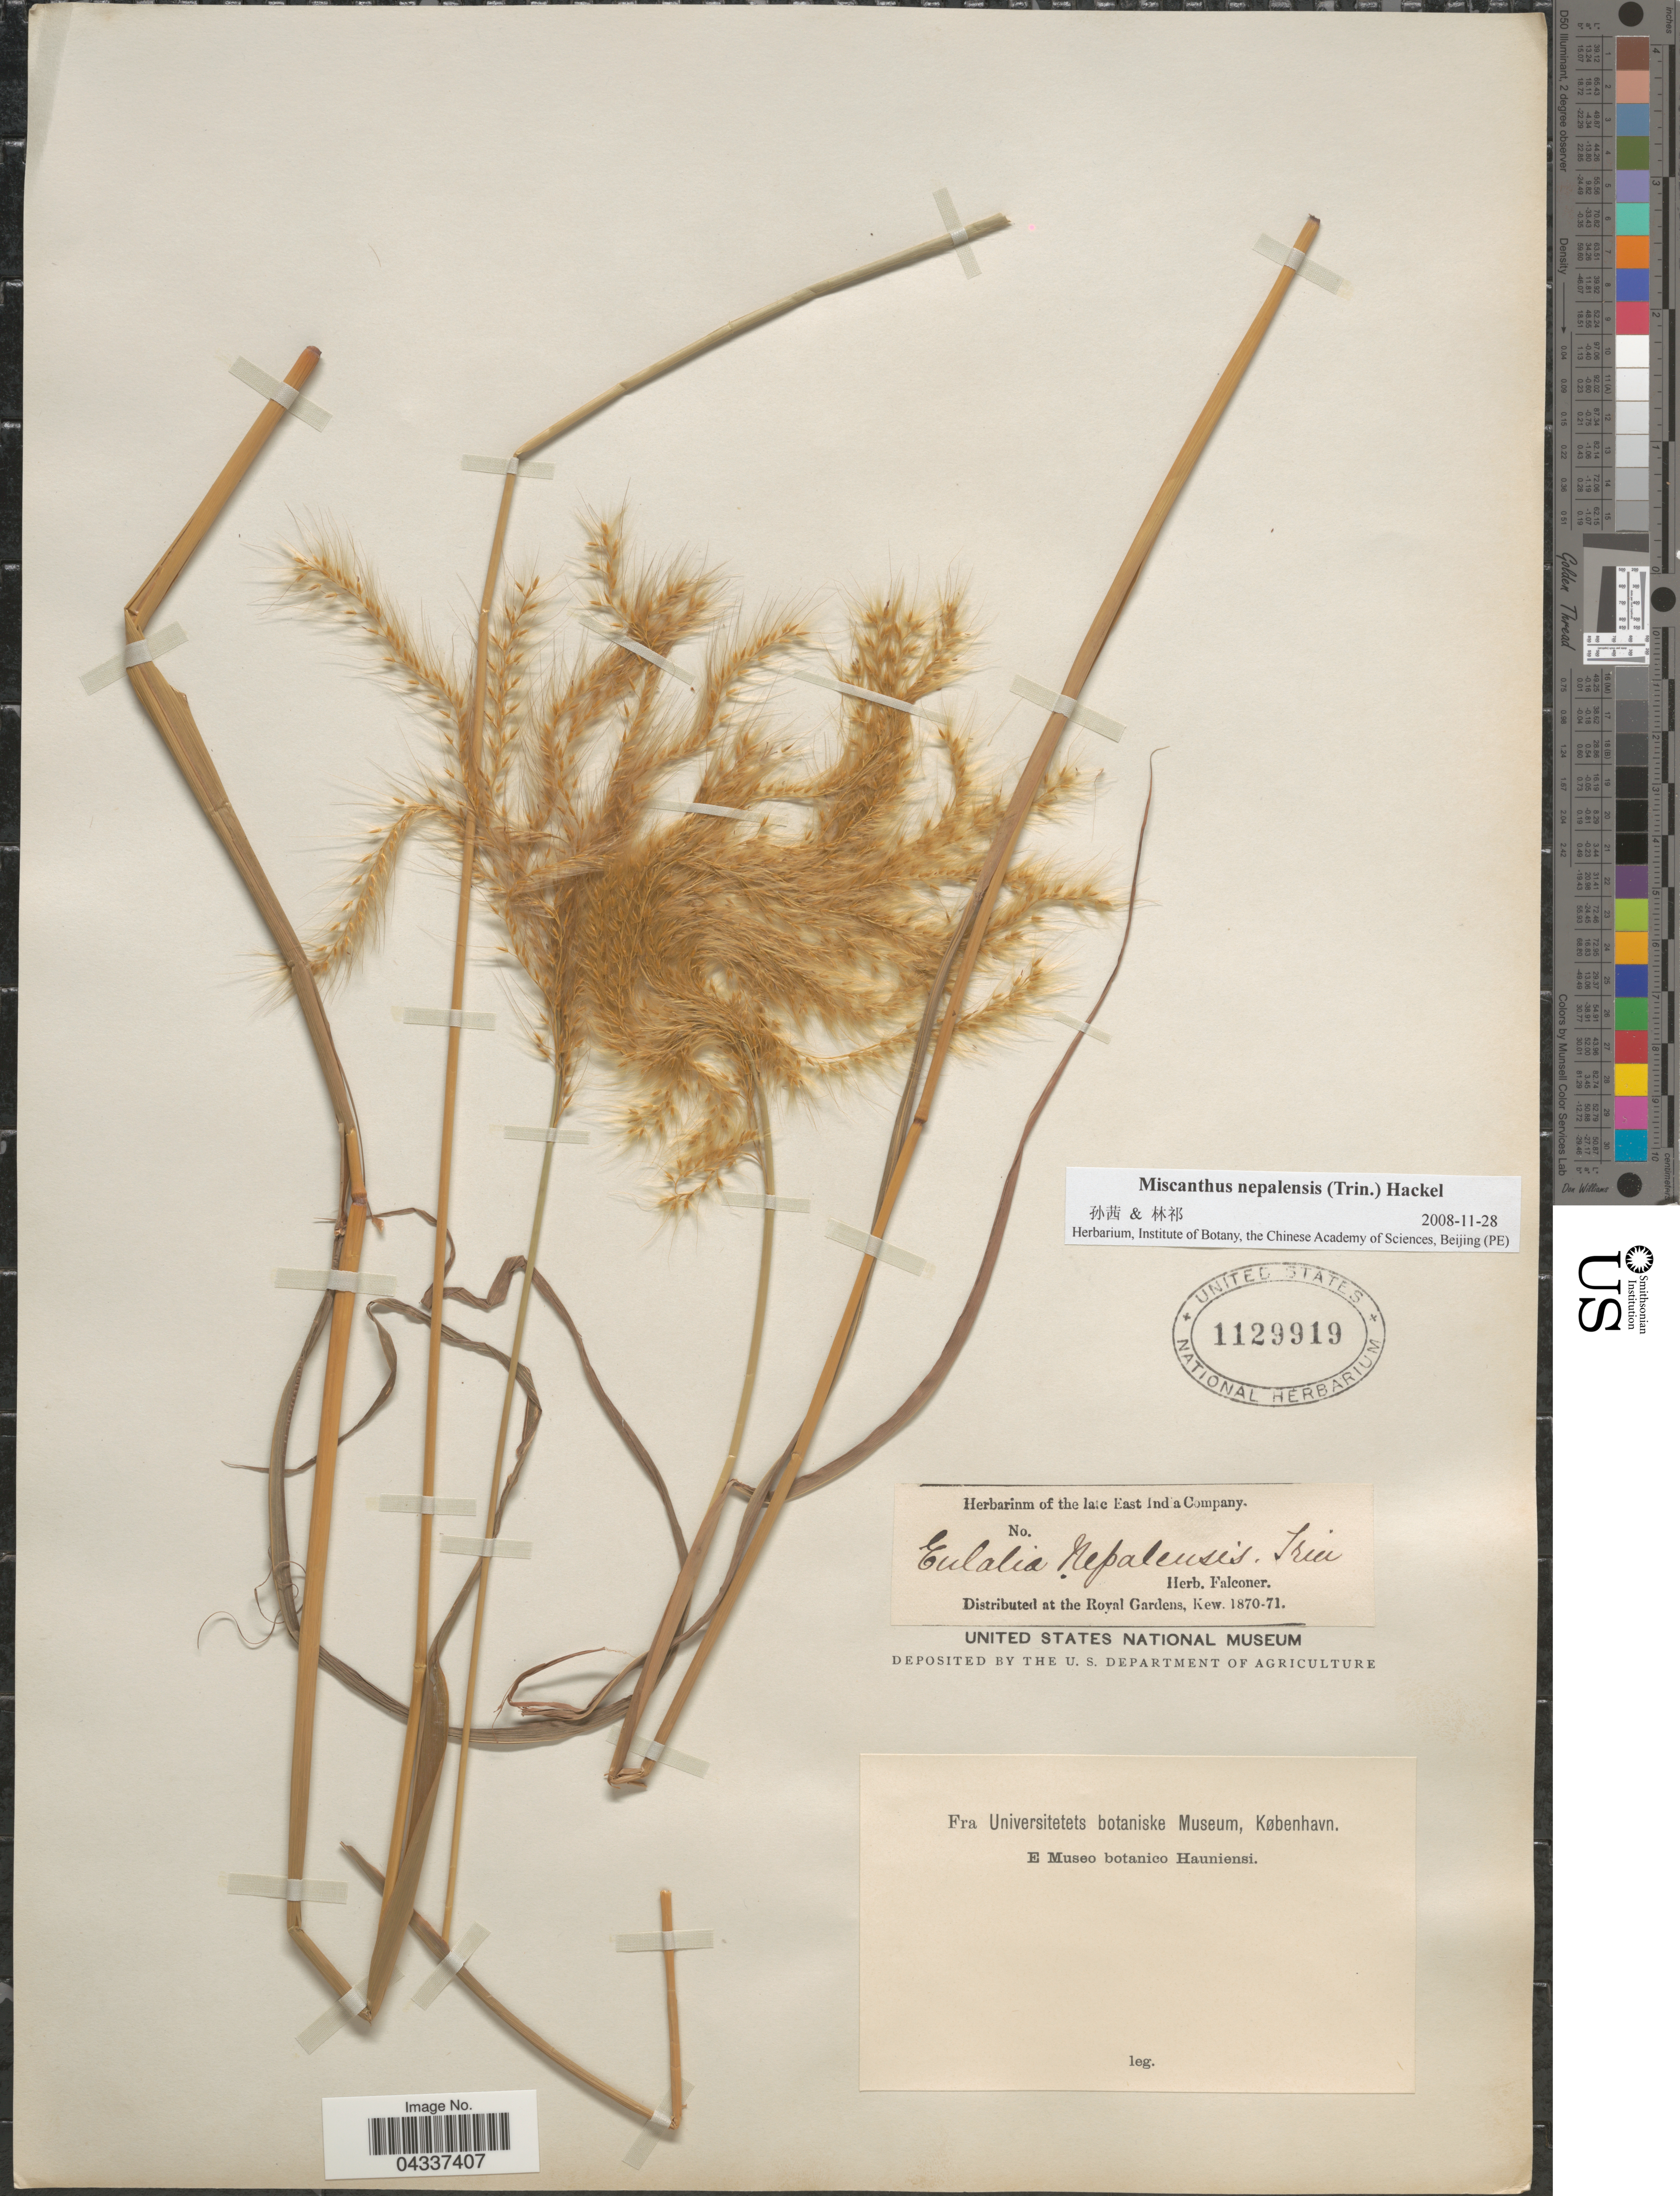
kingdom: Plantae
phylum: Tracheophyta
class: Liliopsida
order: Poales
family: Poaceae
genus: Miscanthus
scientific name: Miscanthus nepalensis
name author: (Trin.) Hack.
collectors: ex herb. Falconer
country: India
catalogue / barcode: US 1129919